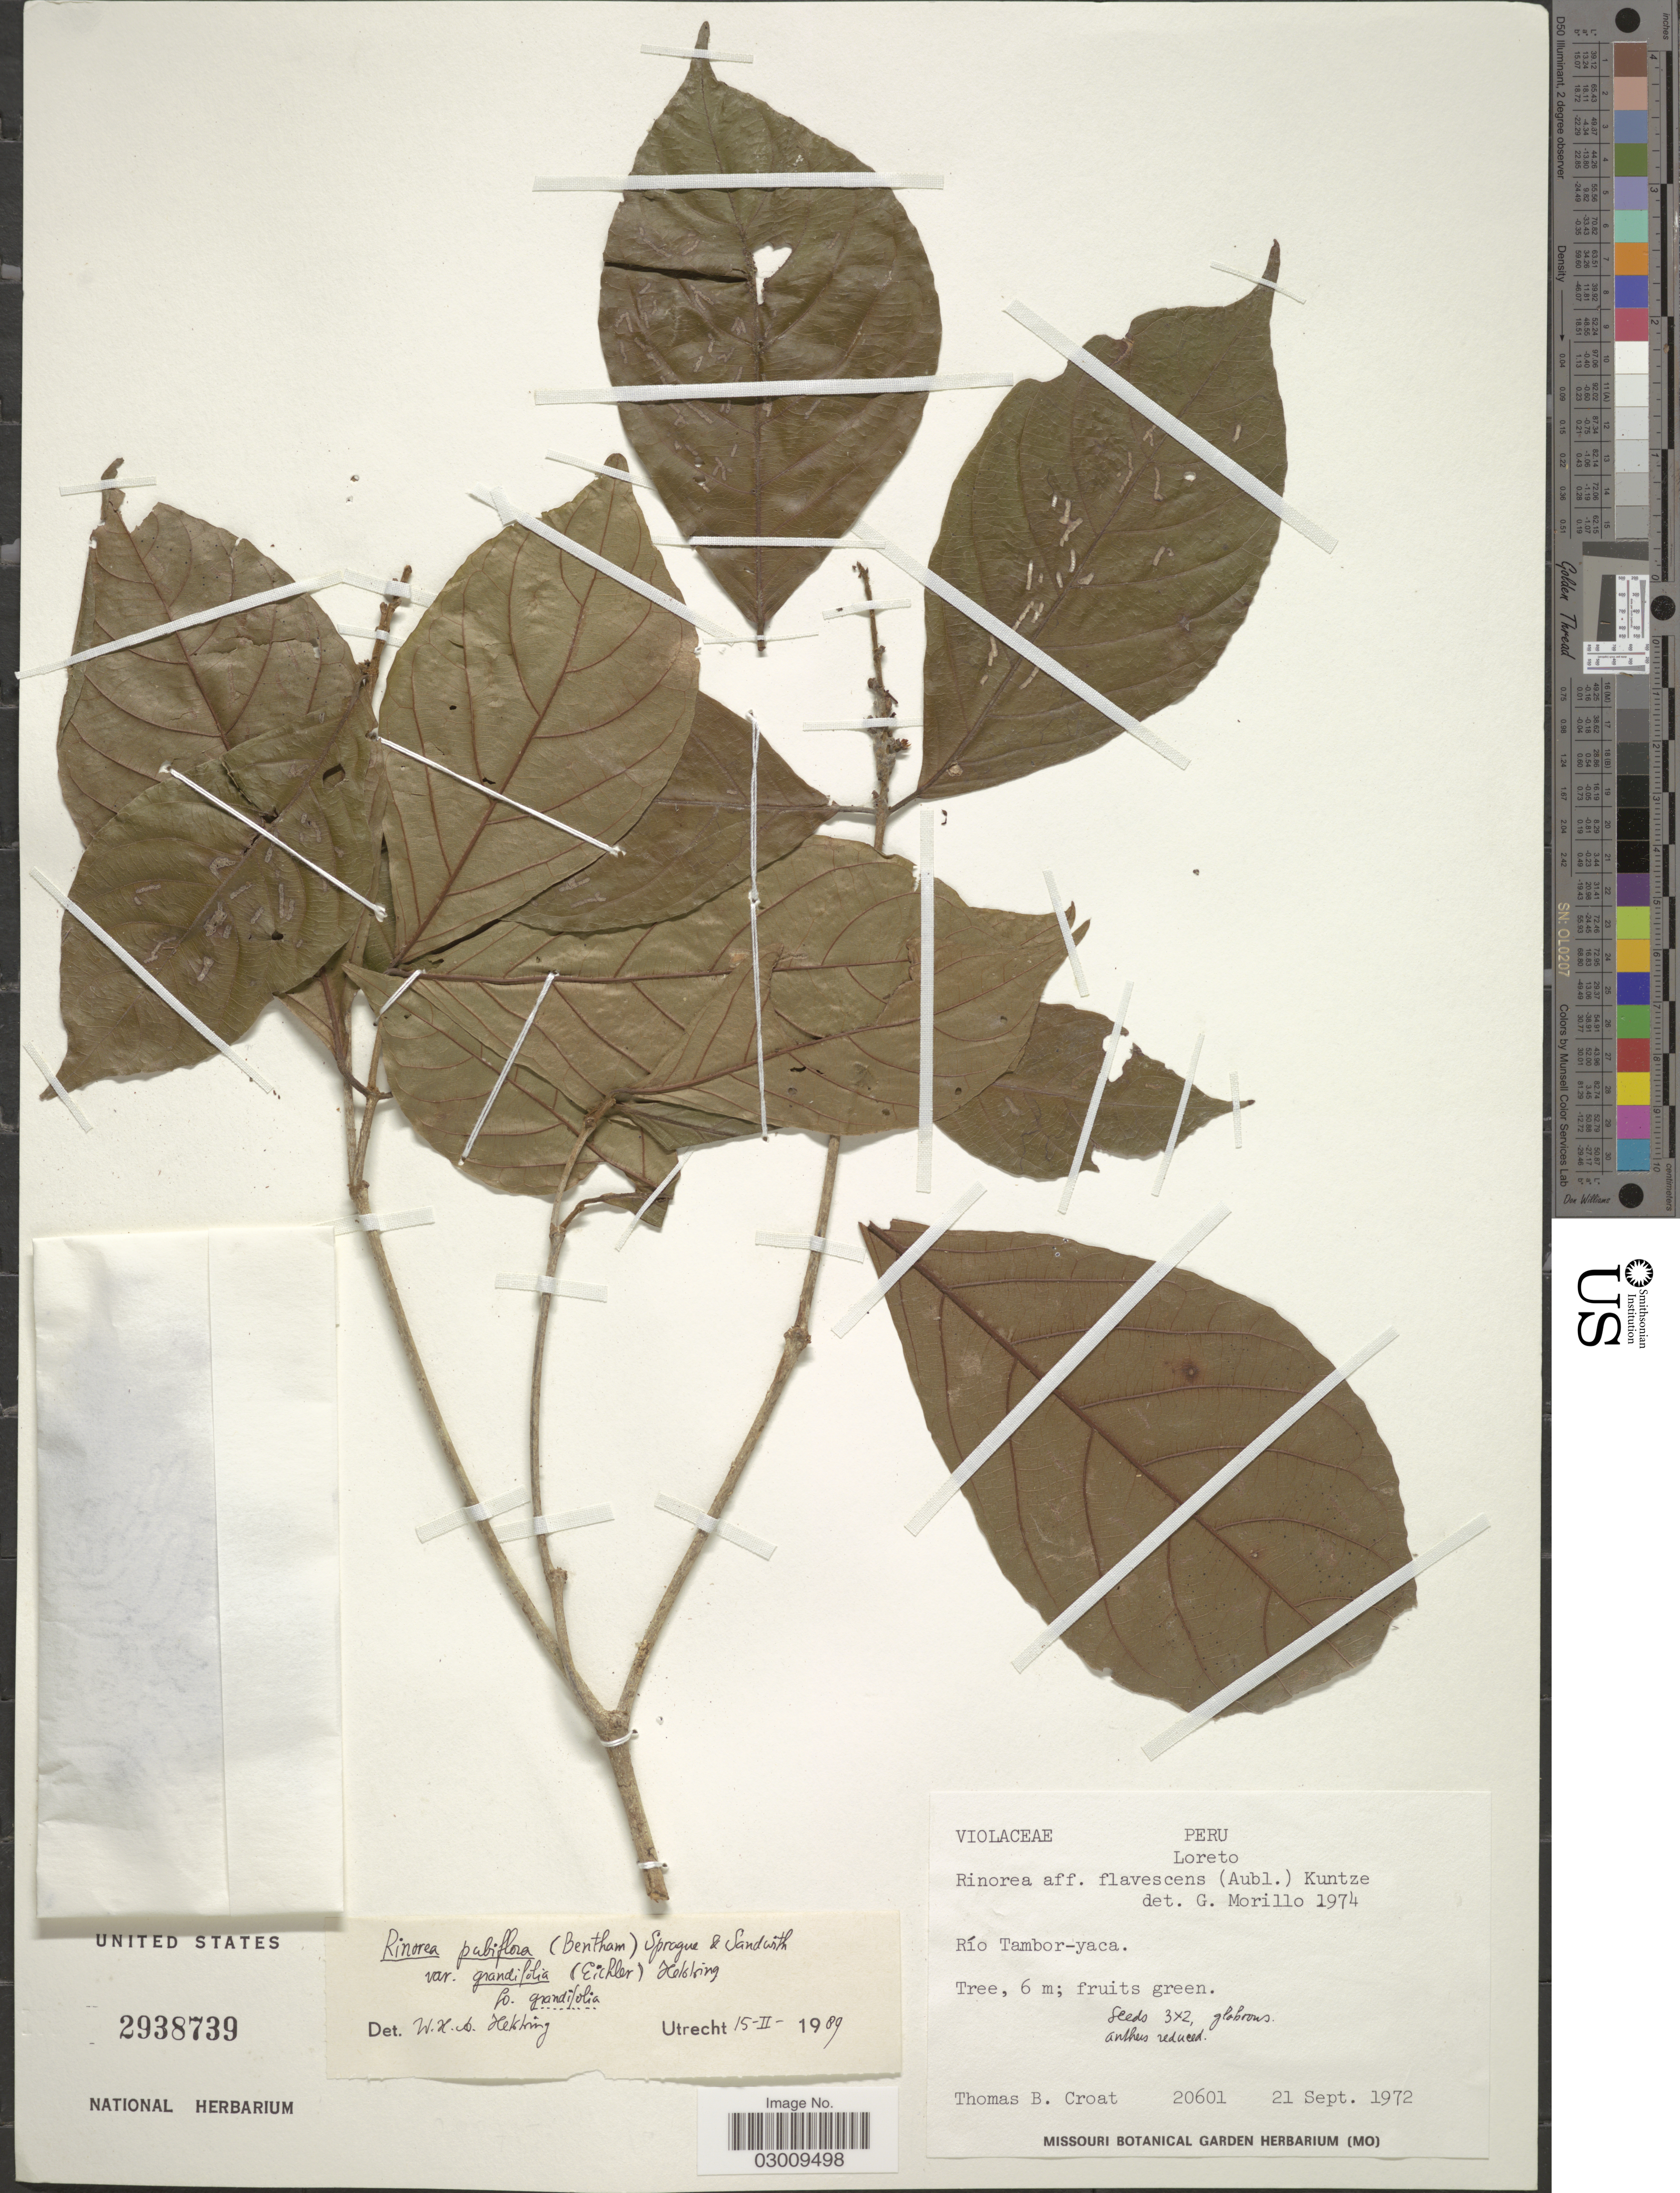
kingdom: Plantae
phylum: Tracheophyta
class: Magnoliopsida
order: Malpighiales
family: Violaceae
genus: Rinorea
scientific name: Rinorea pubiflora var. grandifolia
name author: (Eichler) Hekking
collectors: T. B. Croat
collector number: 20601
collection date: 1972-09-21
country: Peru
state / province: Loreto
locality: Río Tambor-yaca.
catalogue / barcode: US 2938739